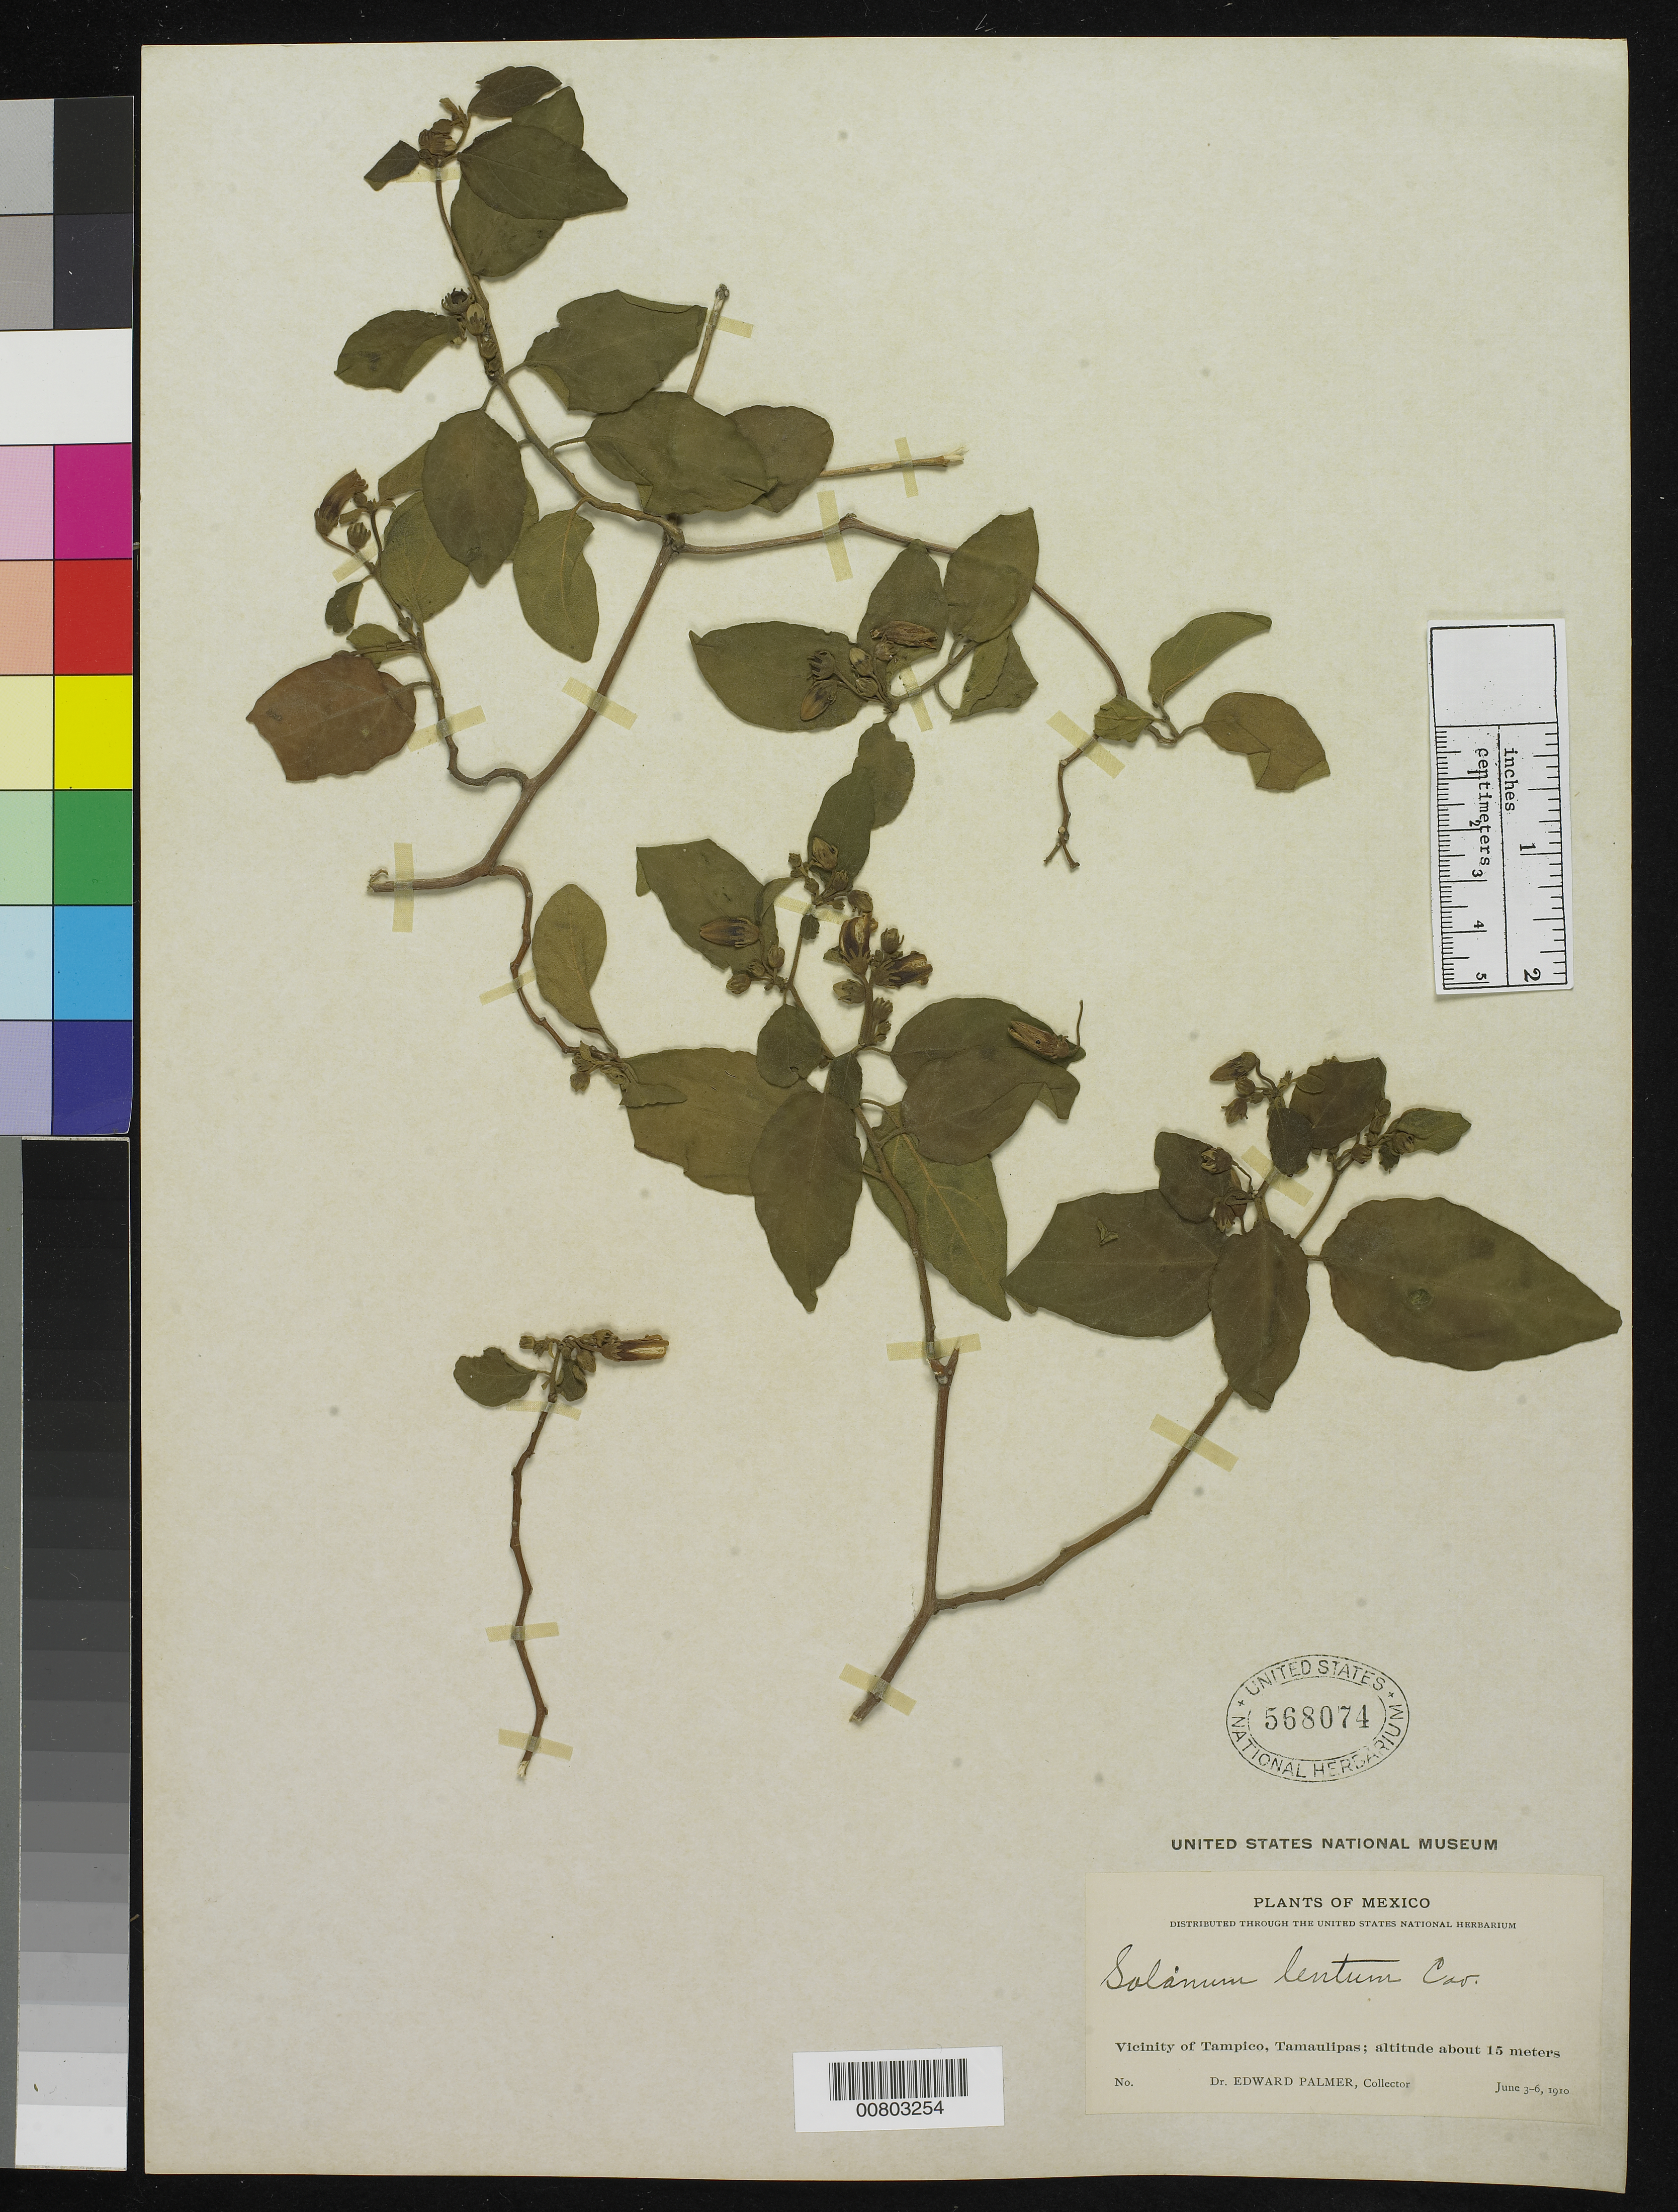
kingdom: Plantae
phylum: Tracheophyta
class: Magnoliopsida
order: Solanales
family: Solanaceae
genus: Lycianthes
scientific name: Lycianthes lenta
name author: (Cav.) Bitter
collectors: E. Palmer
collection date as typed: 03 Jun 1910 to 06 Jun 1910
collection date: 1910-06-03/1910-06-06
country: Mexico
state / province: Tamaulipas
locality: Vicinity of Tampico, Tamaulipas.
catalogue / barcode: US 568074